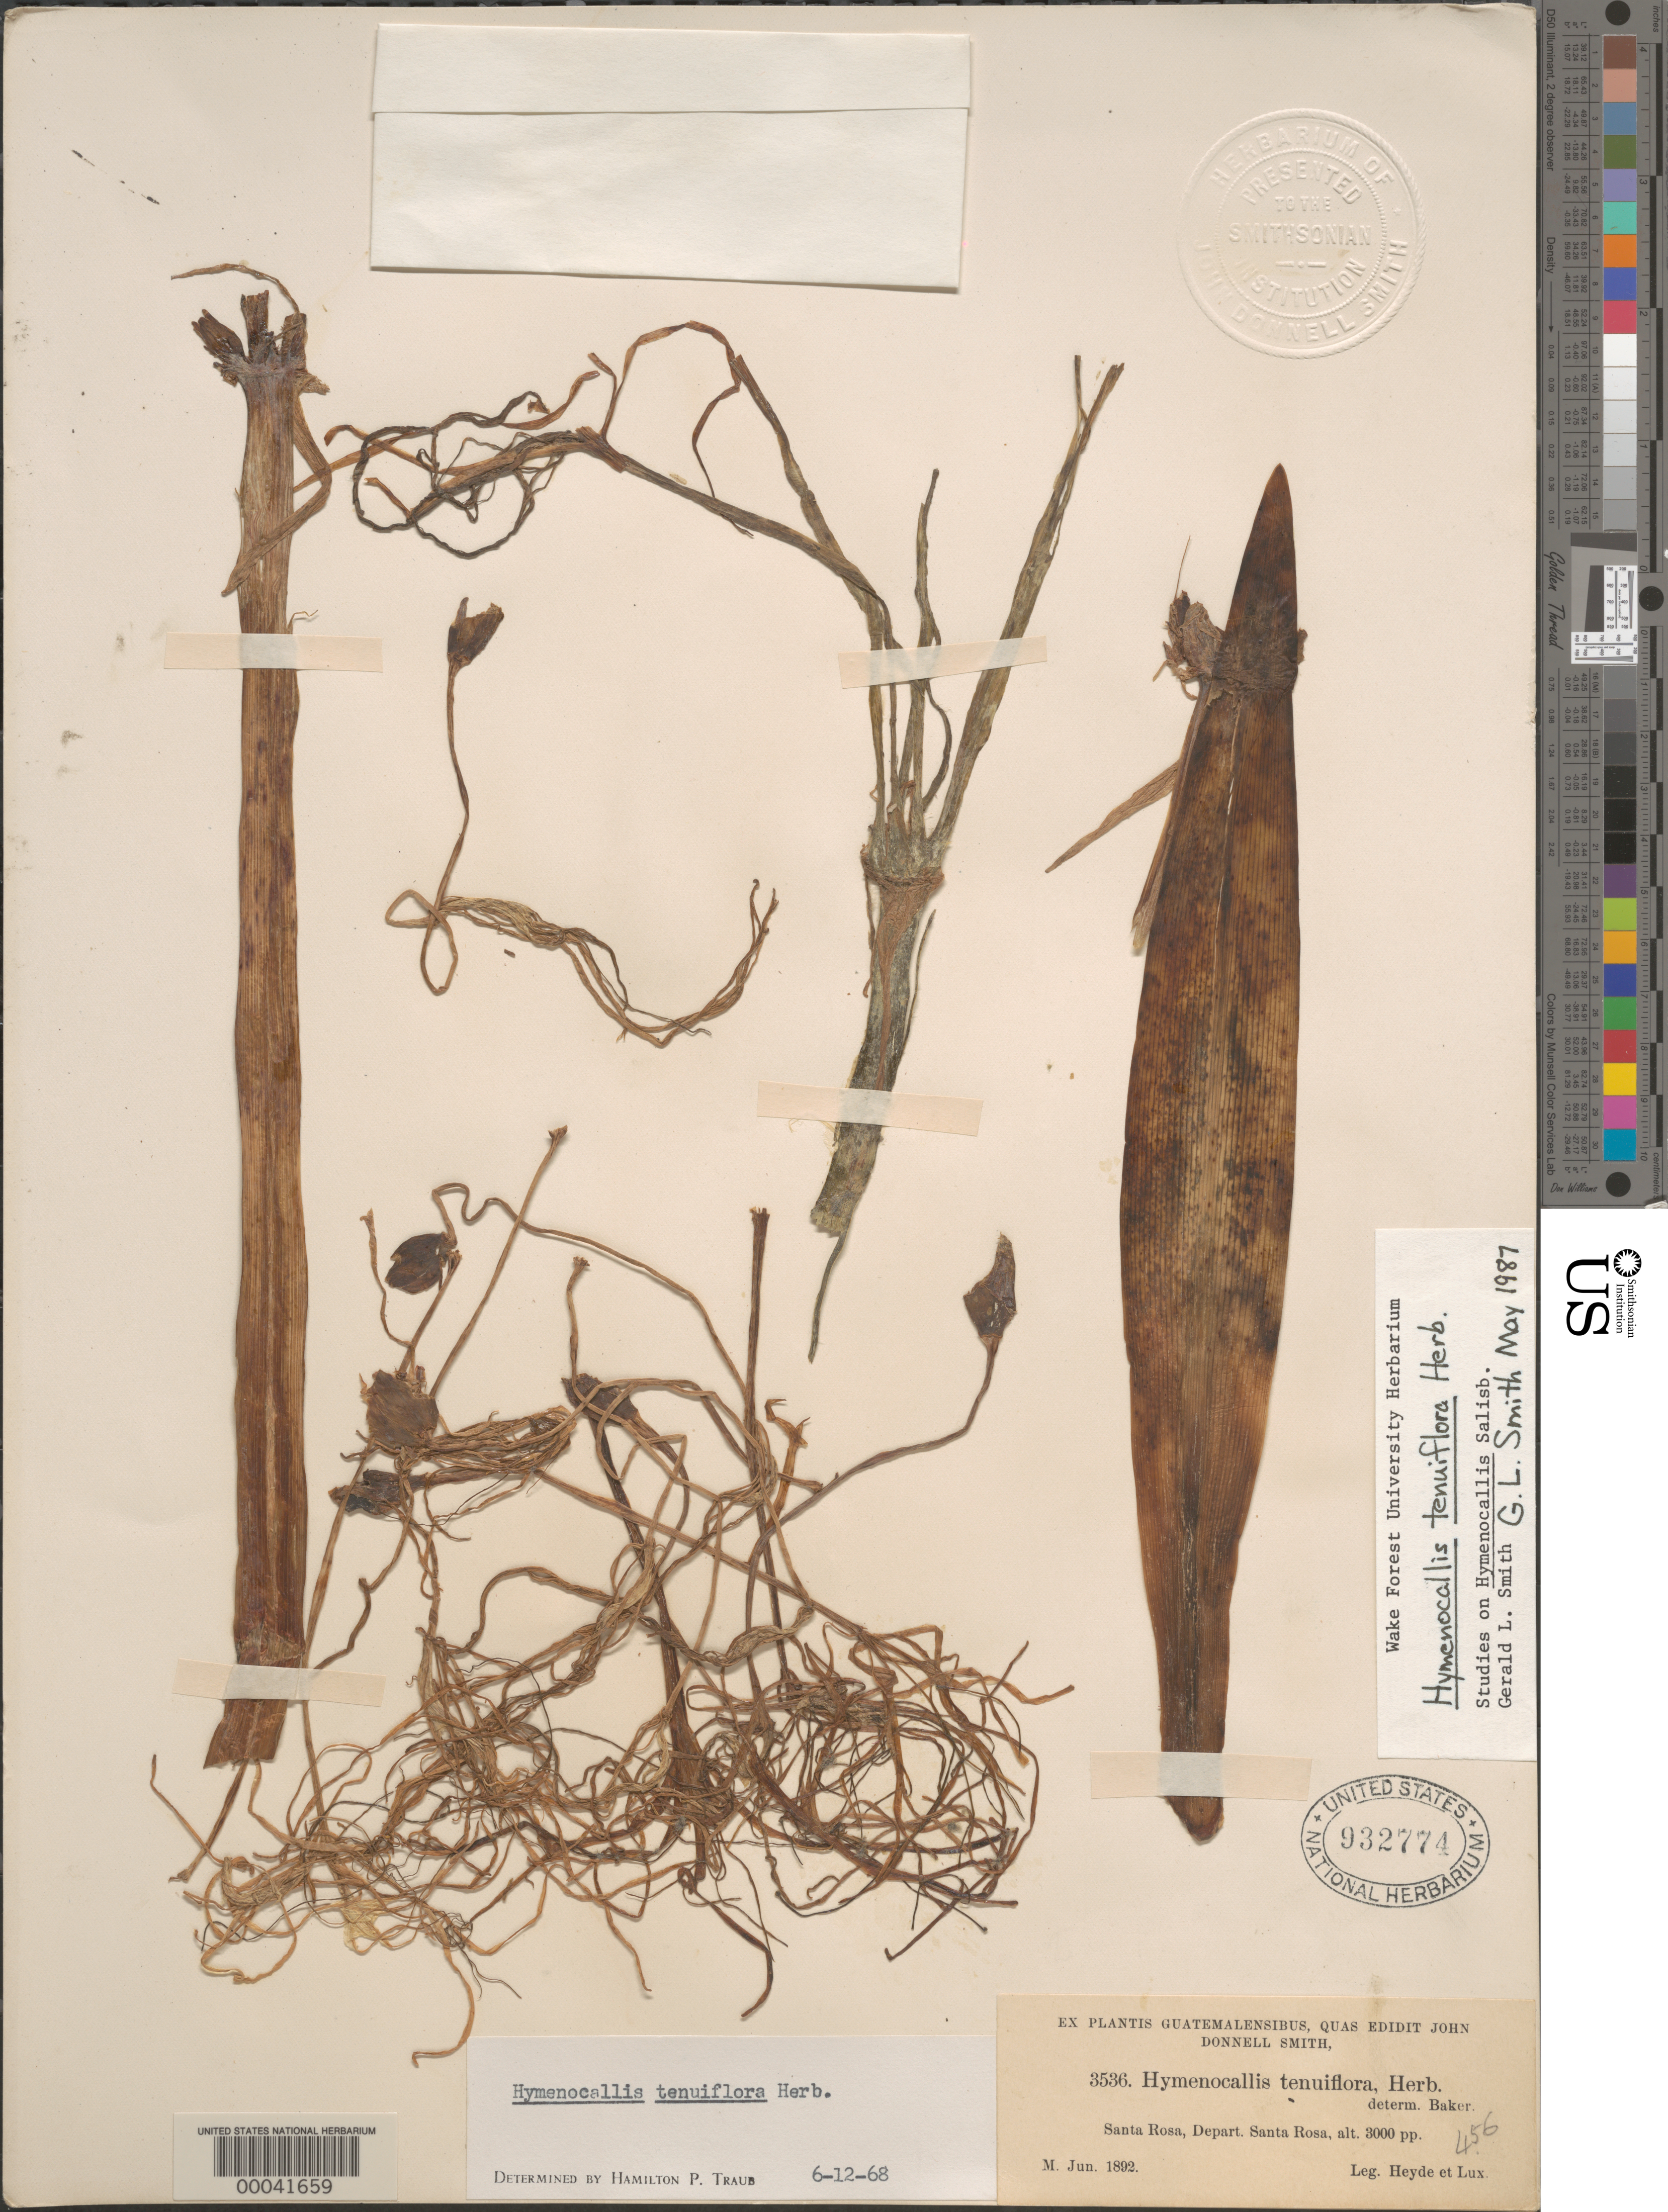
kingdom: Plantae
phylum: Tracheophyta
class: Liliopsida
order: Asparagales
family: Amaryllidaceae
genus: Hymenocallis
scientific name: Hymenocallis tenuiflora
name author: Herb.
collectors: E. T. Heyde & E. Lux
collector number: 3536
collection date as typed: Jun 1892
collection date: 1892-06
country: Guatemala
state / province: Santa Rosa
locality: Santa Rosa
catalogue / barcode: US 932774